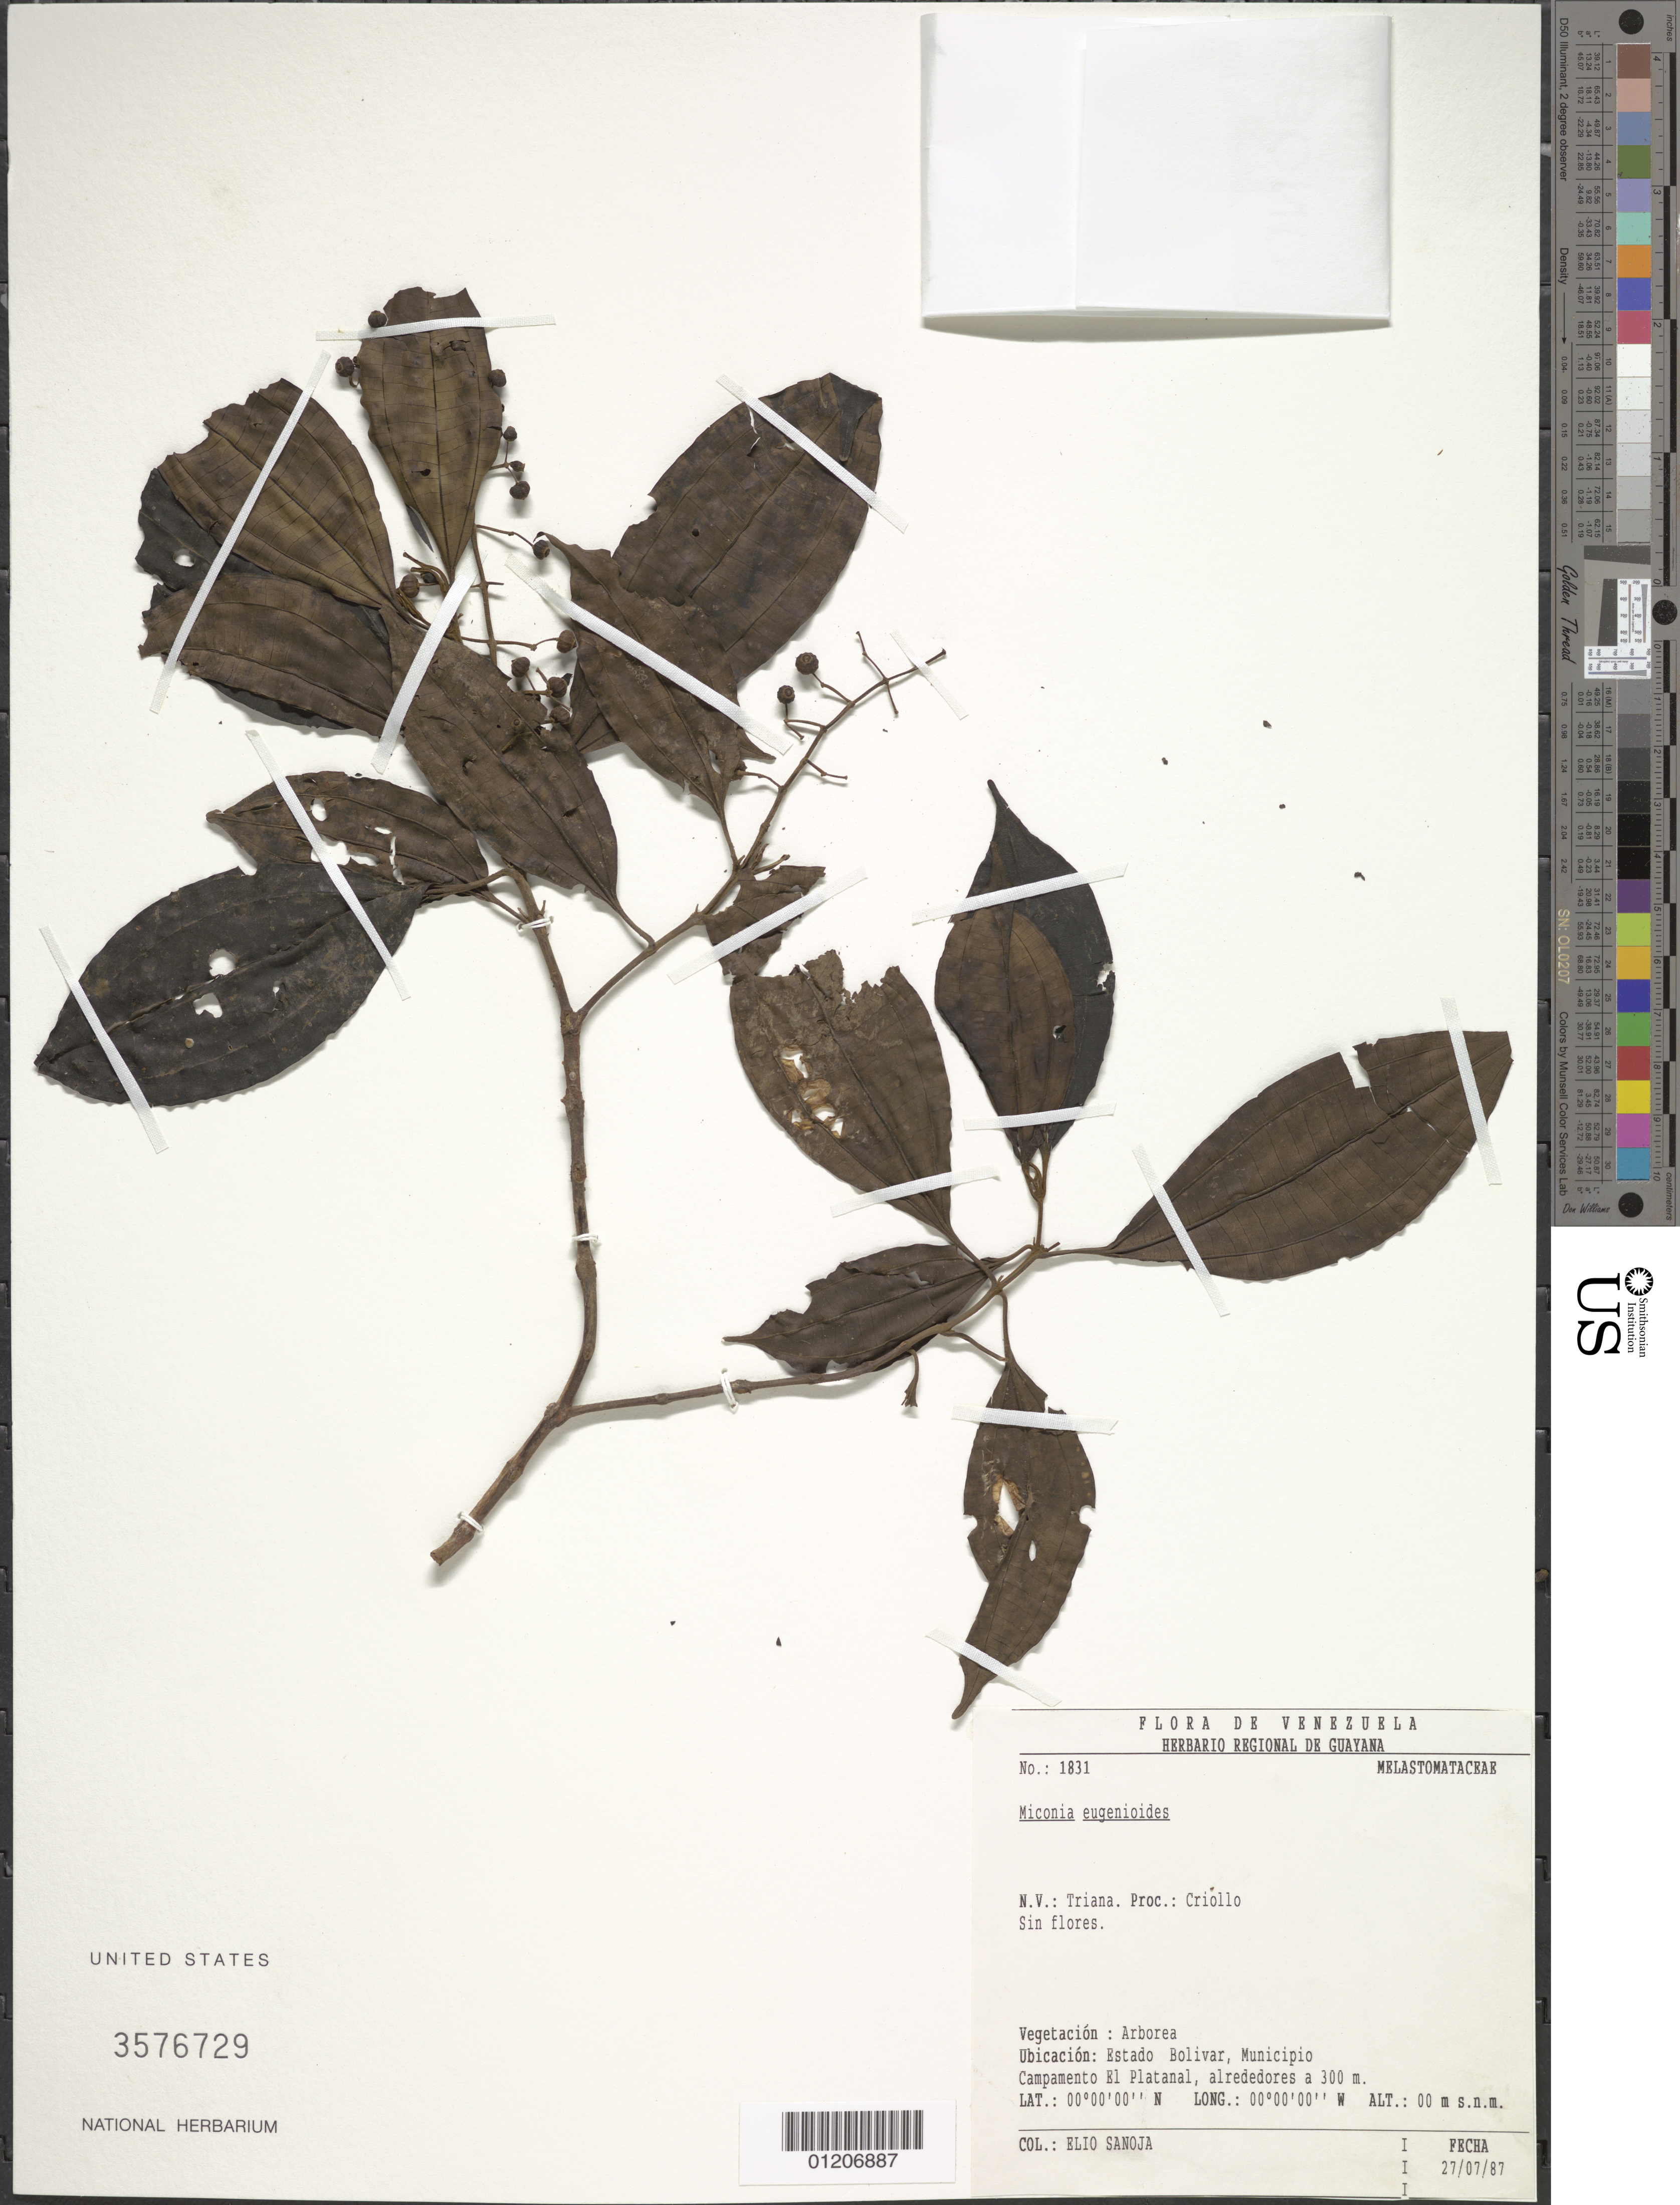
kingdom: Plantae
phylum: Tracheophyta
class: Magnoliopsida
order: Myrtales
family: Melastomataceae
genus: Miconia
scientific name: Miconia eugenioides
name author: Triana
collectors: E. Sanoja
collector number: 1831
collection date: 1987-07-27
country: Venezuela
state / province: Bolívar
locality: Campamento El Plaatanal, alrededroes a 300m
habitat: Arborea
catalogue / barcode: US 3576729